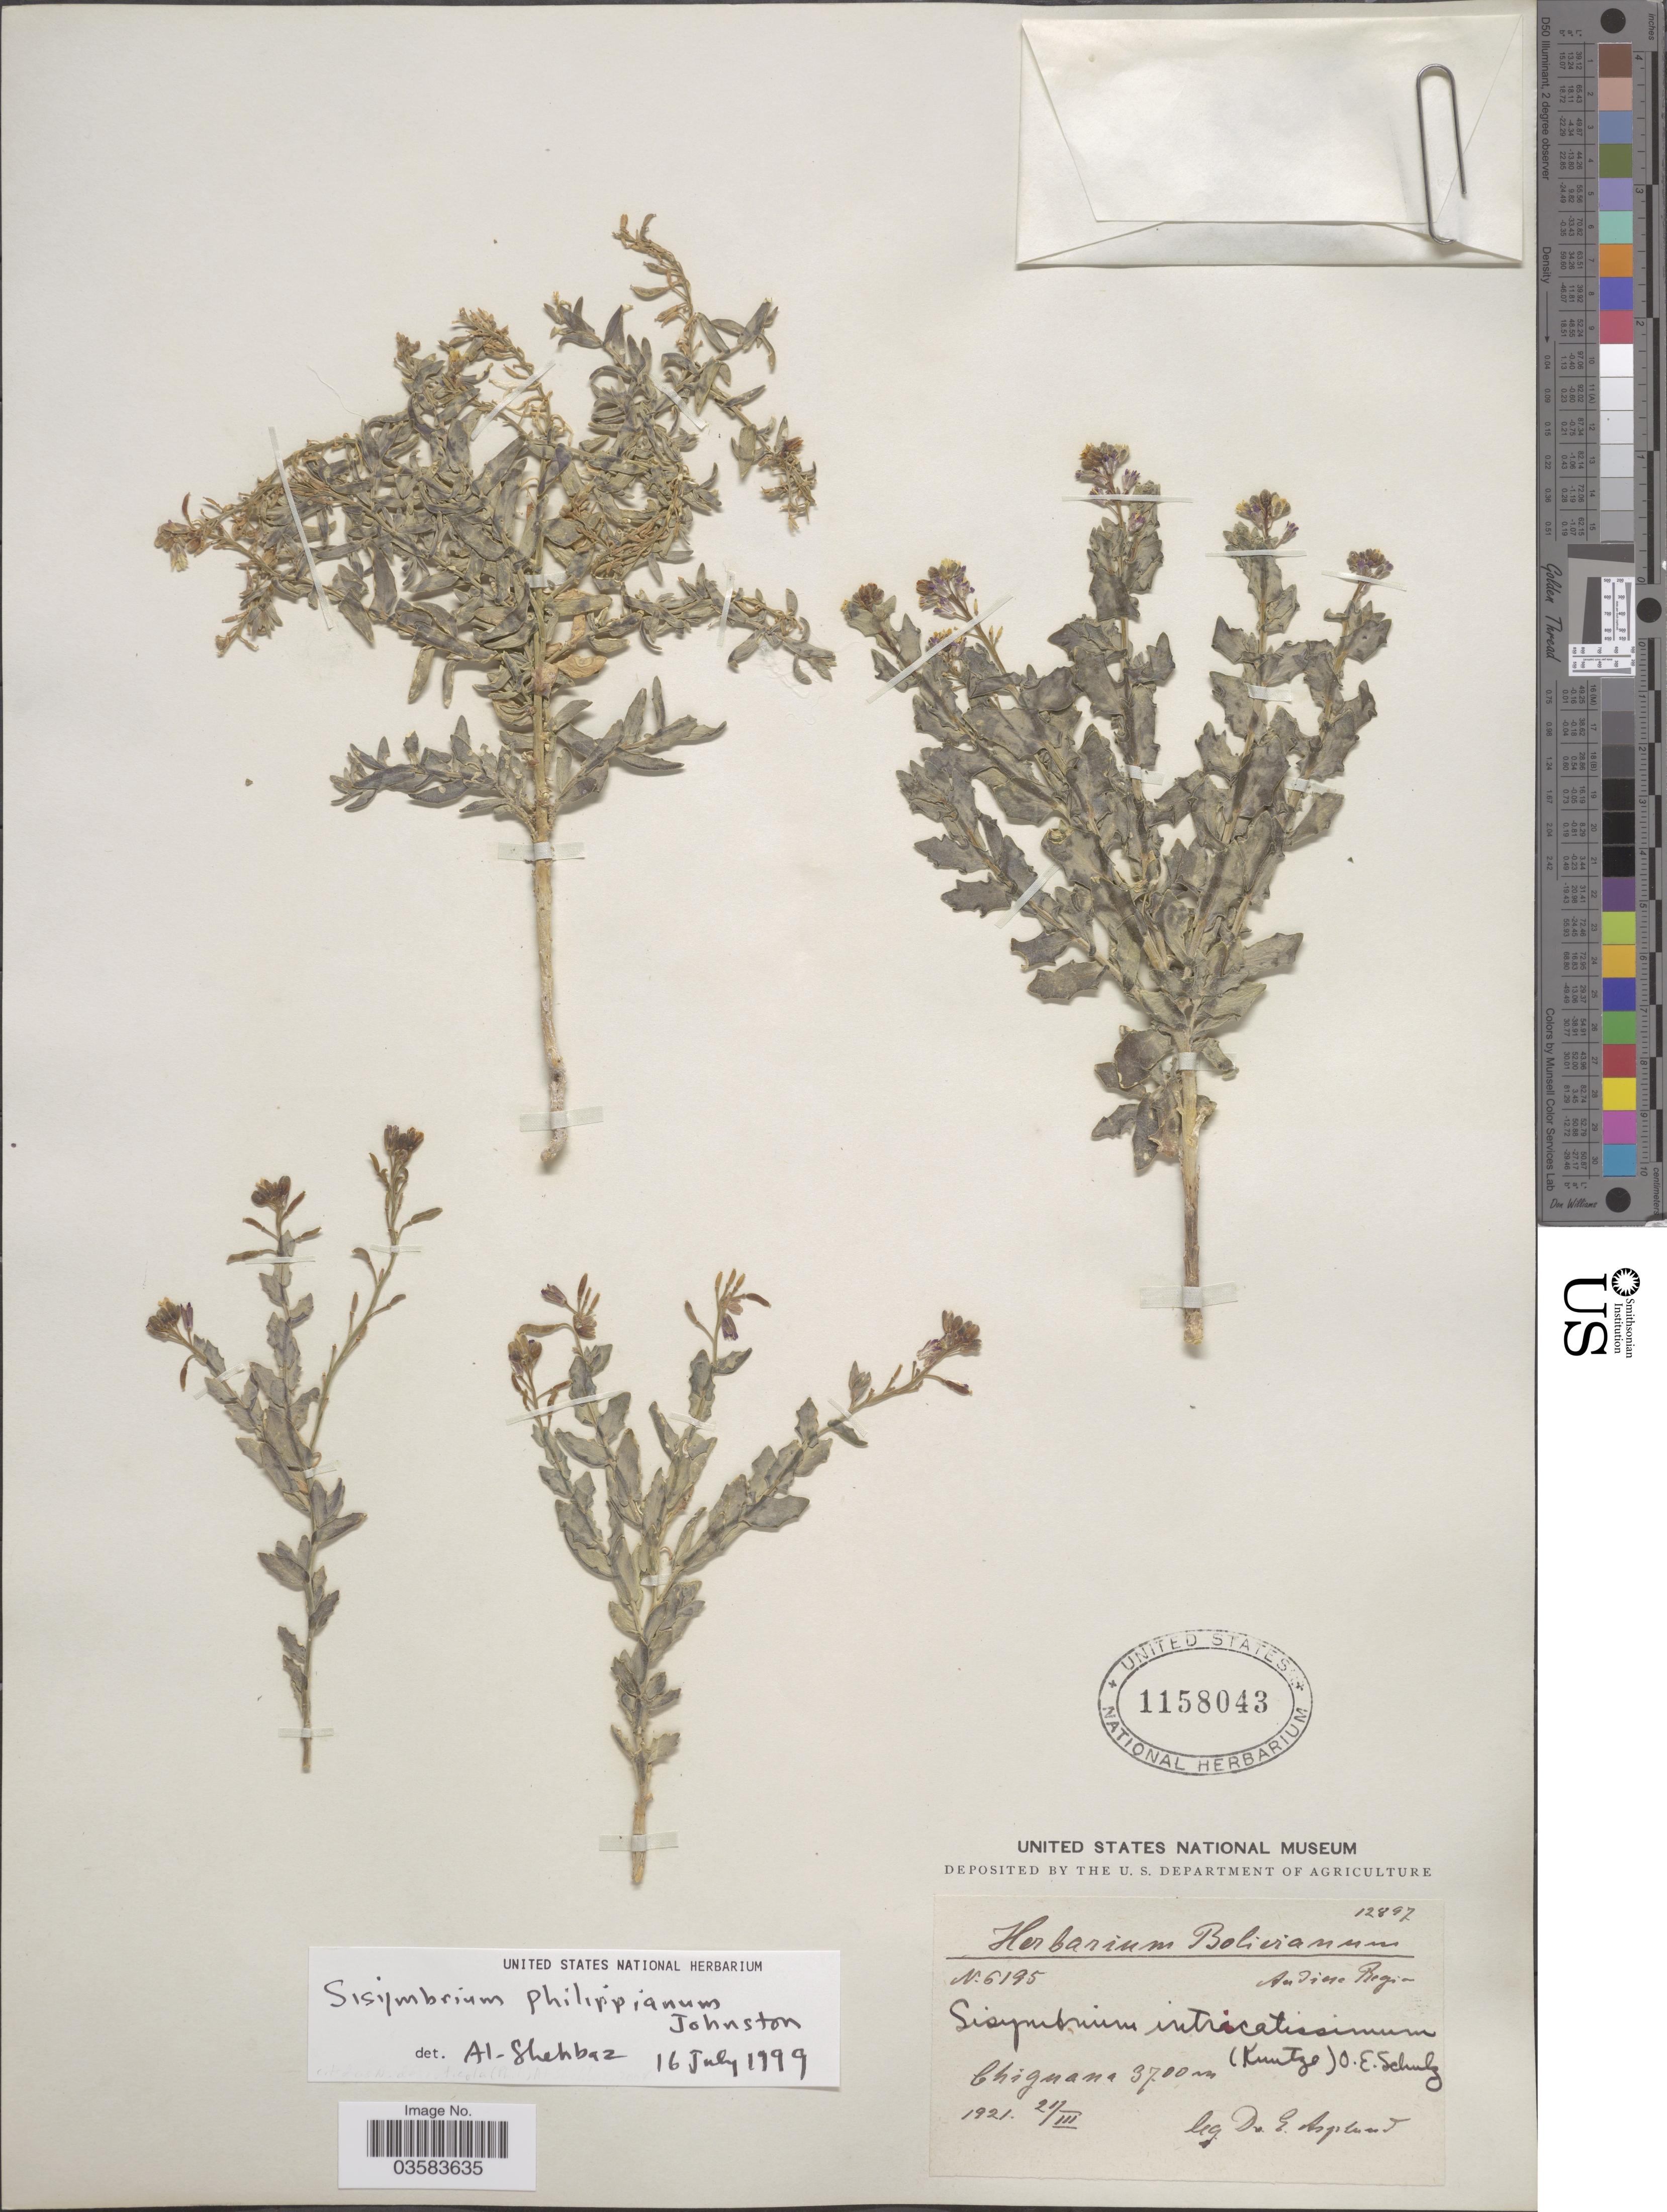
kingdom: Plantae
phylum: Tracheophyta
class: Magnoliopsida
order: Brassicales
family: Brassicaceae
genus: Neuontobotrys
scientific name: Neuontobotrys tarapacana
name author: (Phil.) Al-Shehbaz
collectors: E. Asplund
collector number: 6195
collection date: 1921-03-21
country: Bolivia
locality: Chignana.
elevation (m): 3700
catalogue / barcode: US 1158043